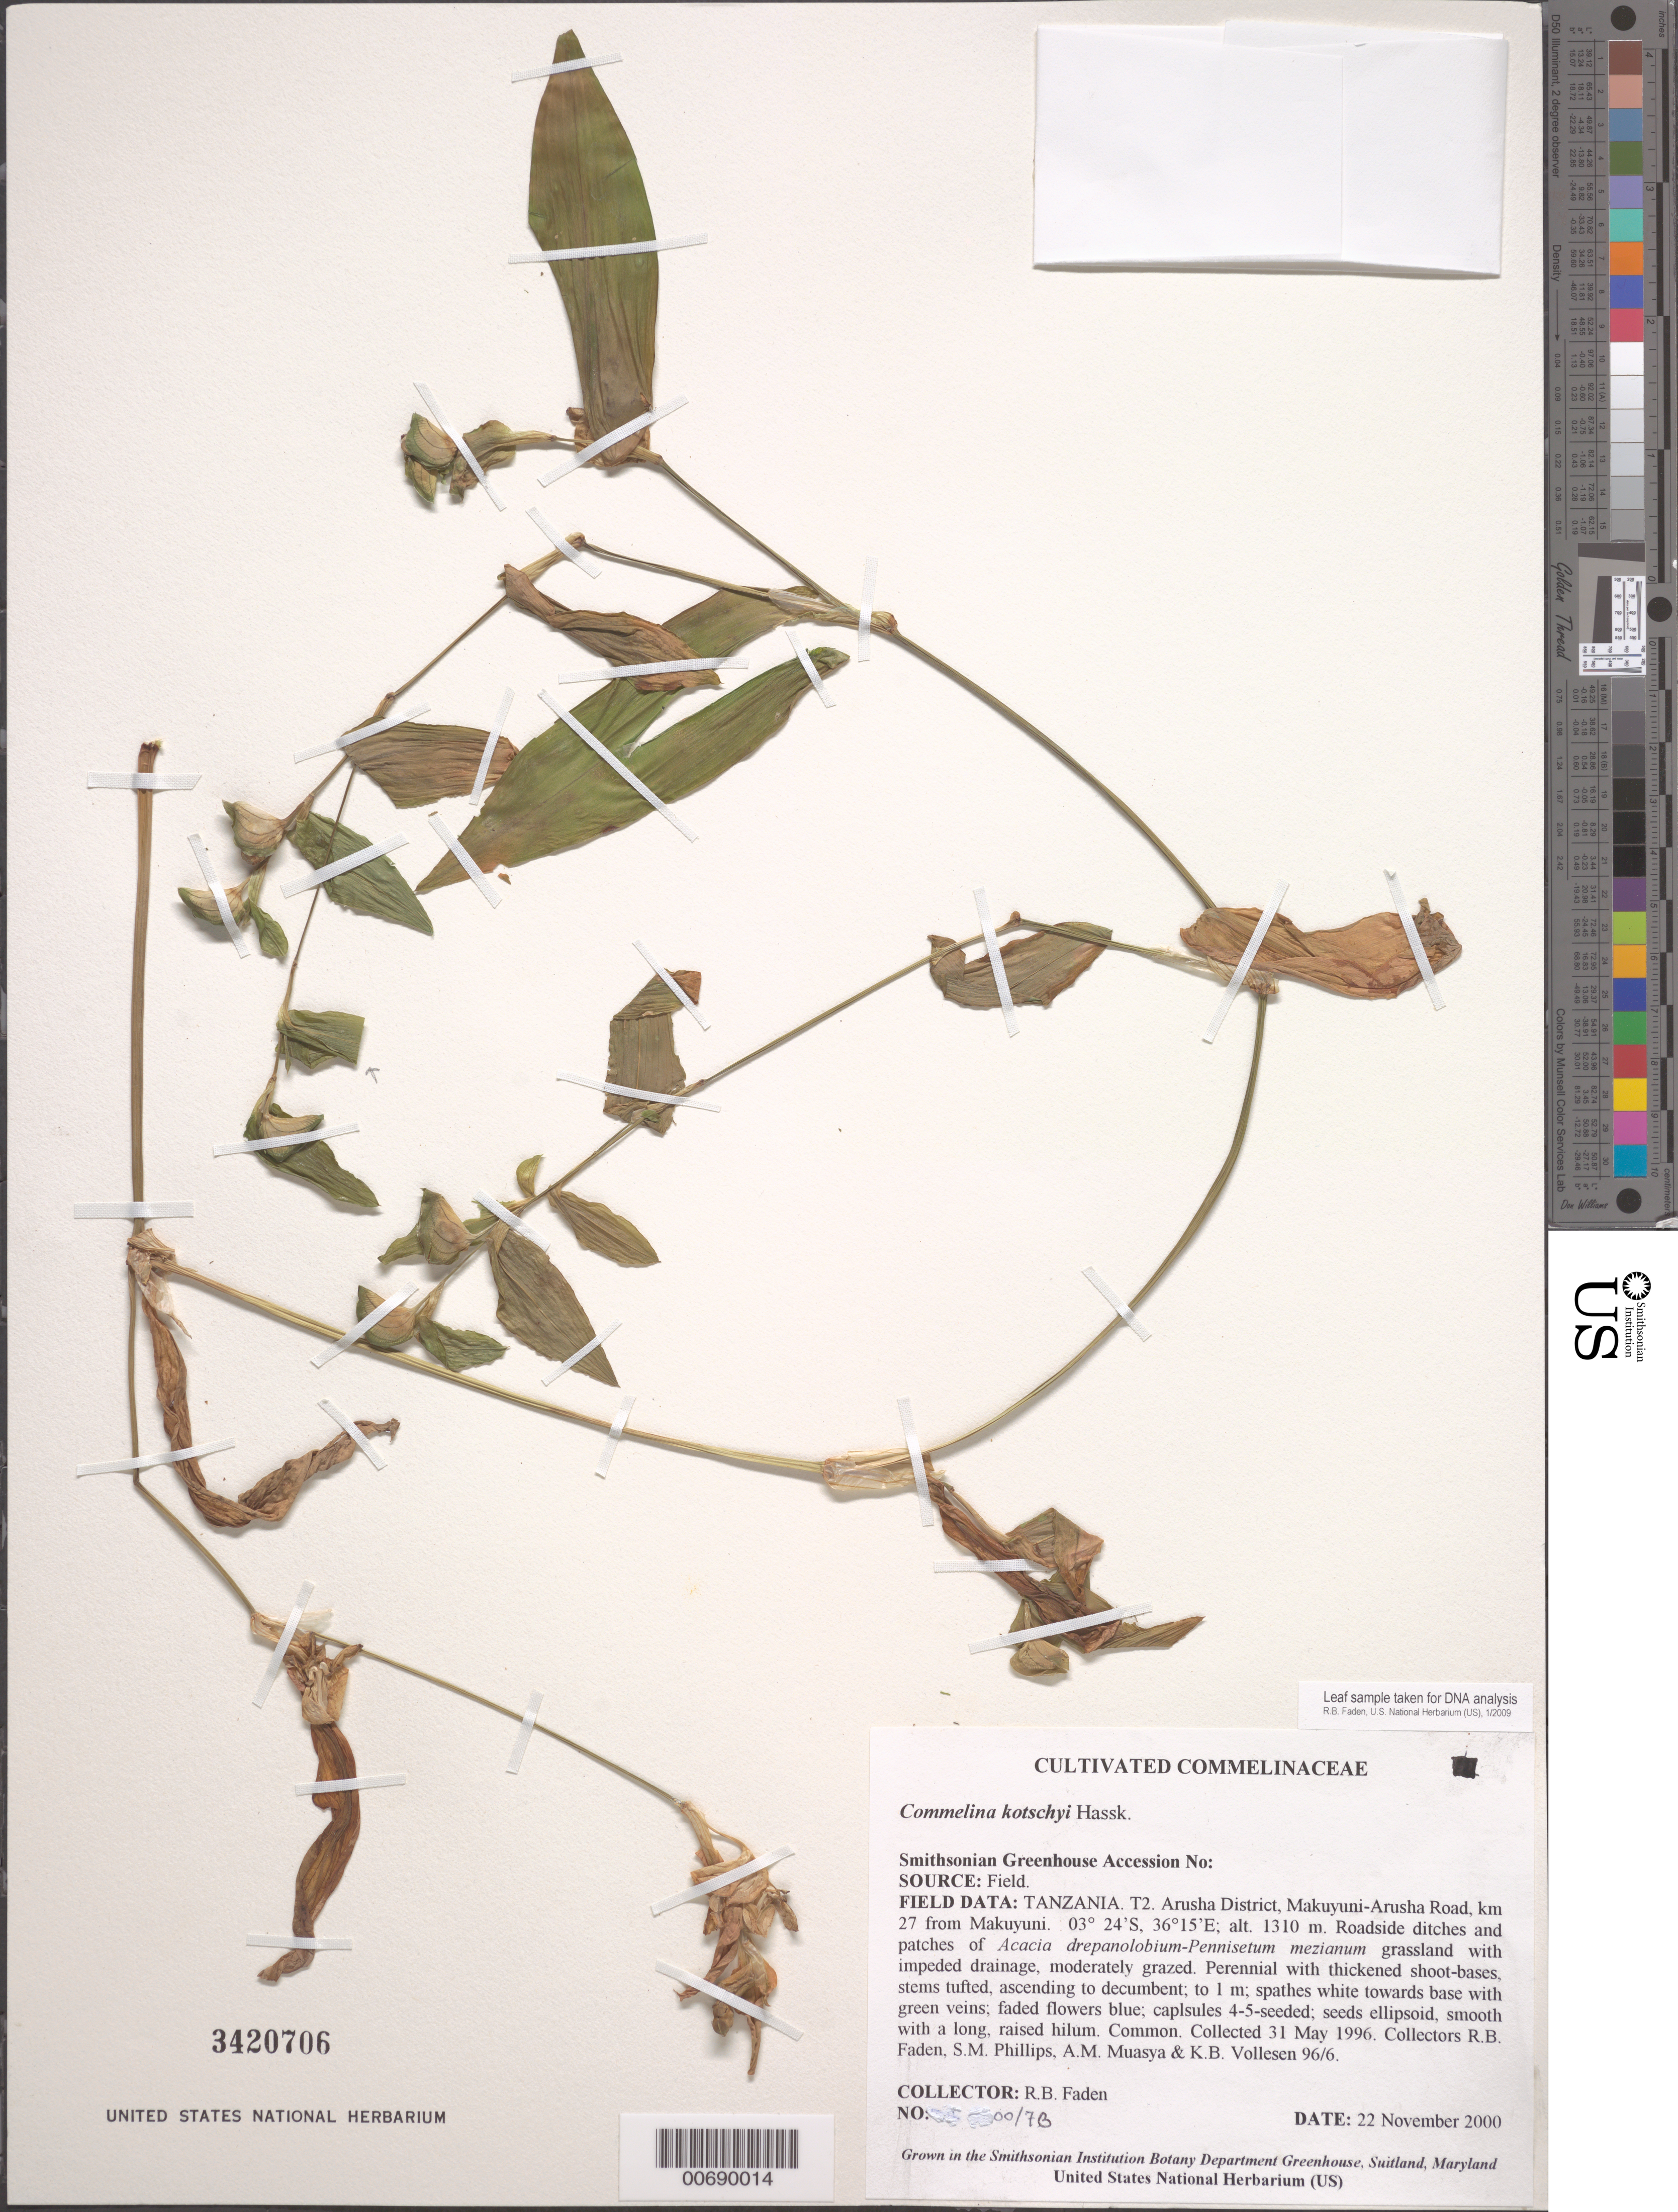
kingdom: Plantae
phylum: Tracheophyta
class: Liliopsida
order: Commelinales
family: Commelinaceae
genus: Commelina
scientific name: Commelina kotschyi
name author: Hassk.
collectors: R. B. Faden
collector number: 00/7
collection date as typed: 22 Nov 2000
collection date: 2000-11-22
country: United States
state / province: Maryland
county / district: Prince George's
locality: Smithsonian Greenhouse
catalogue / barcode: US 3420706